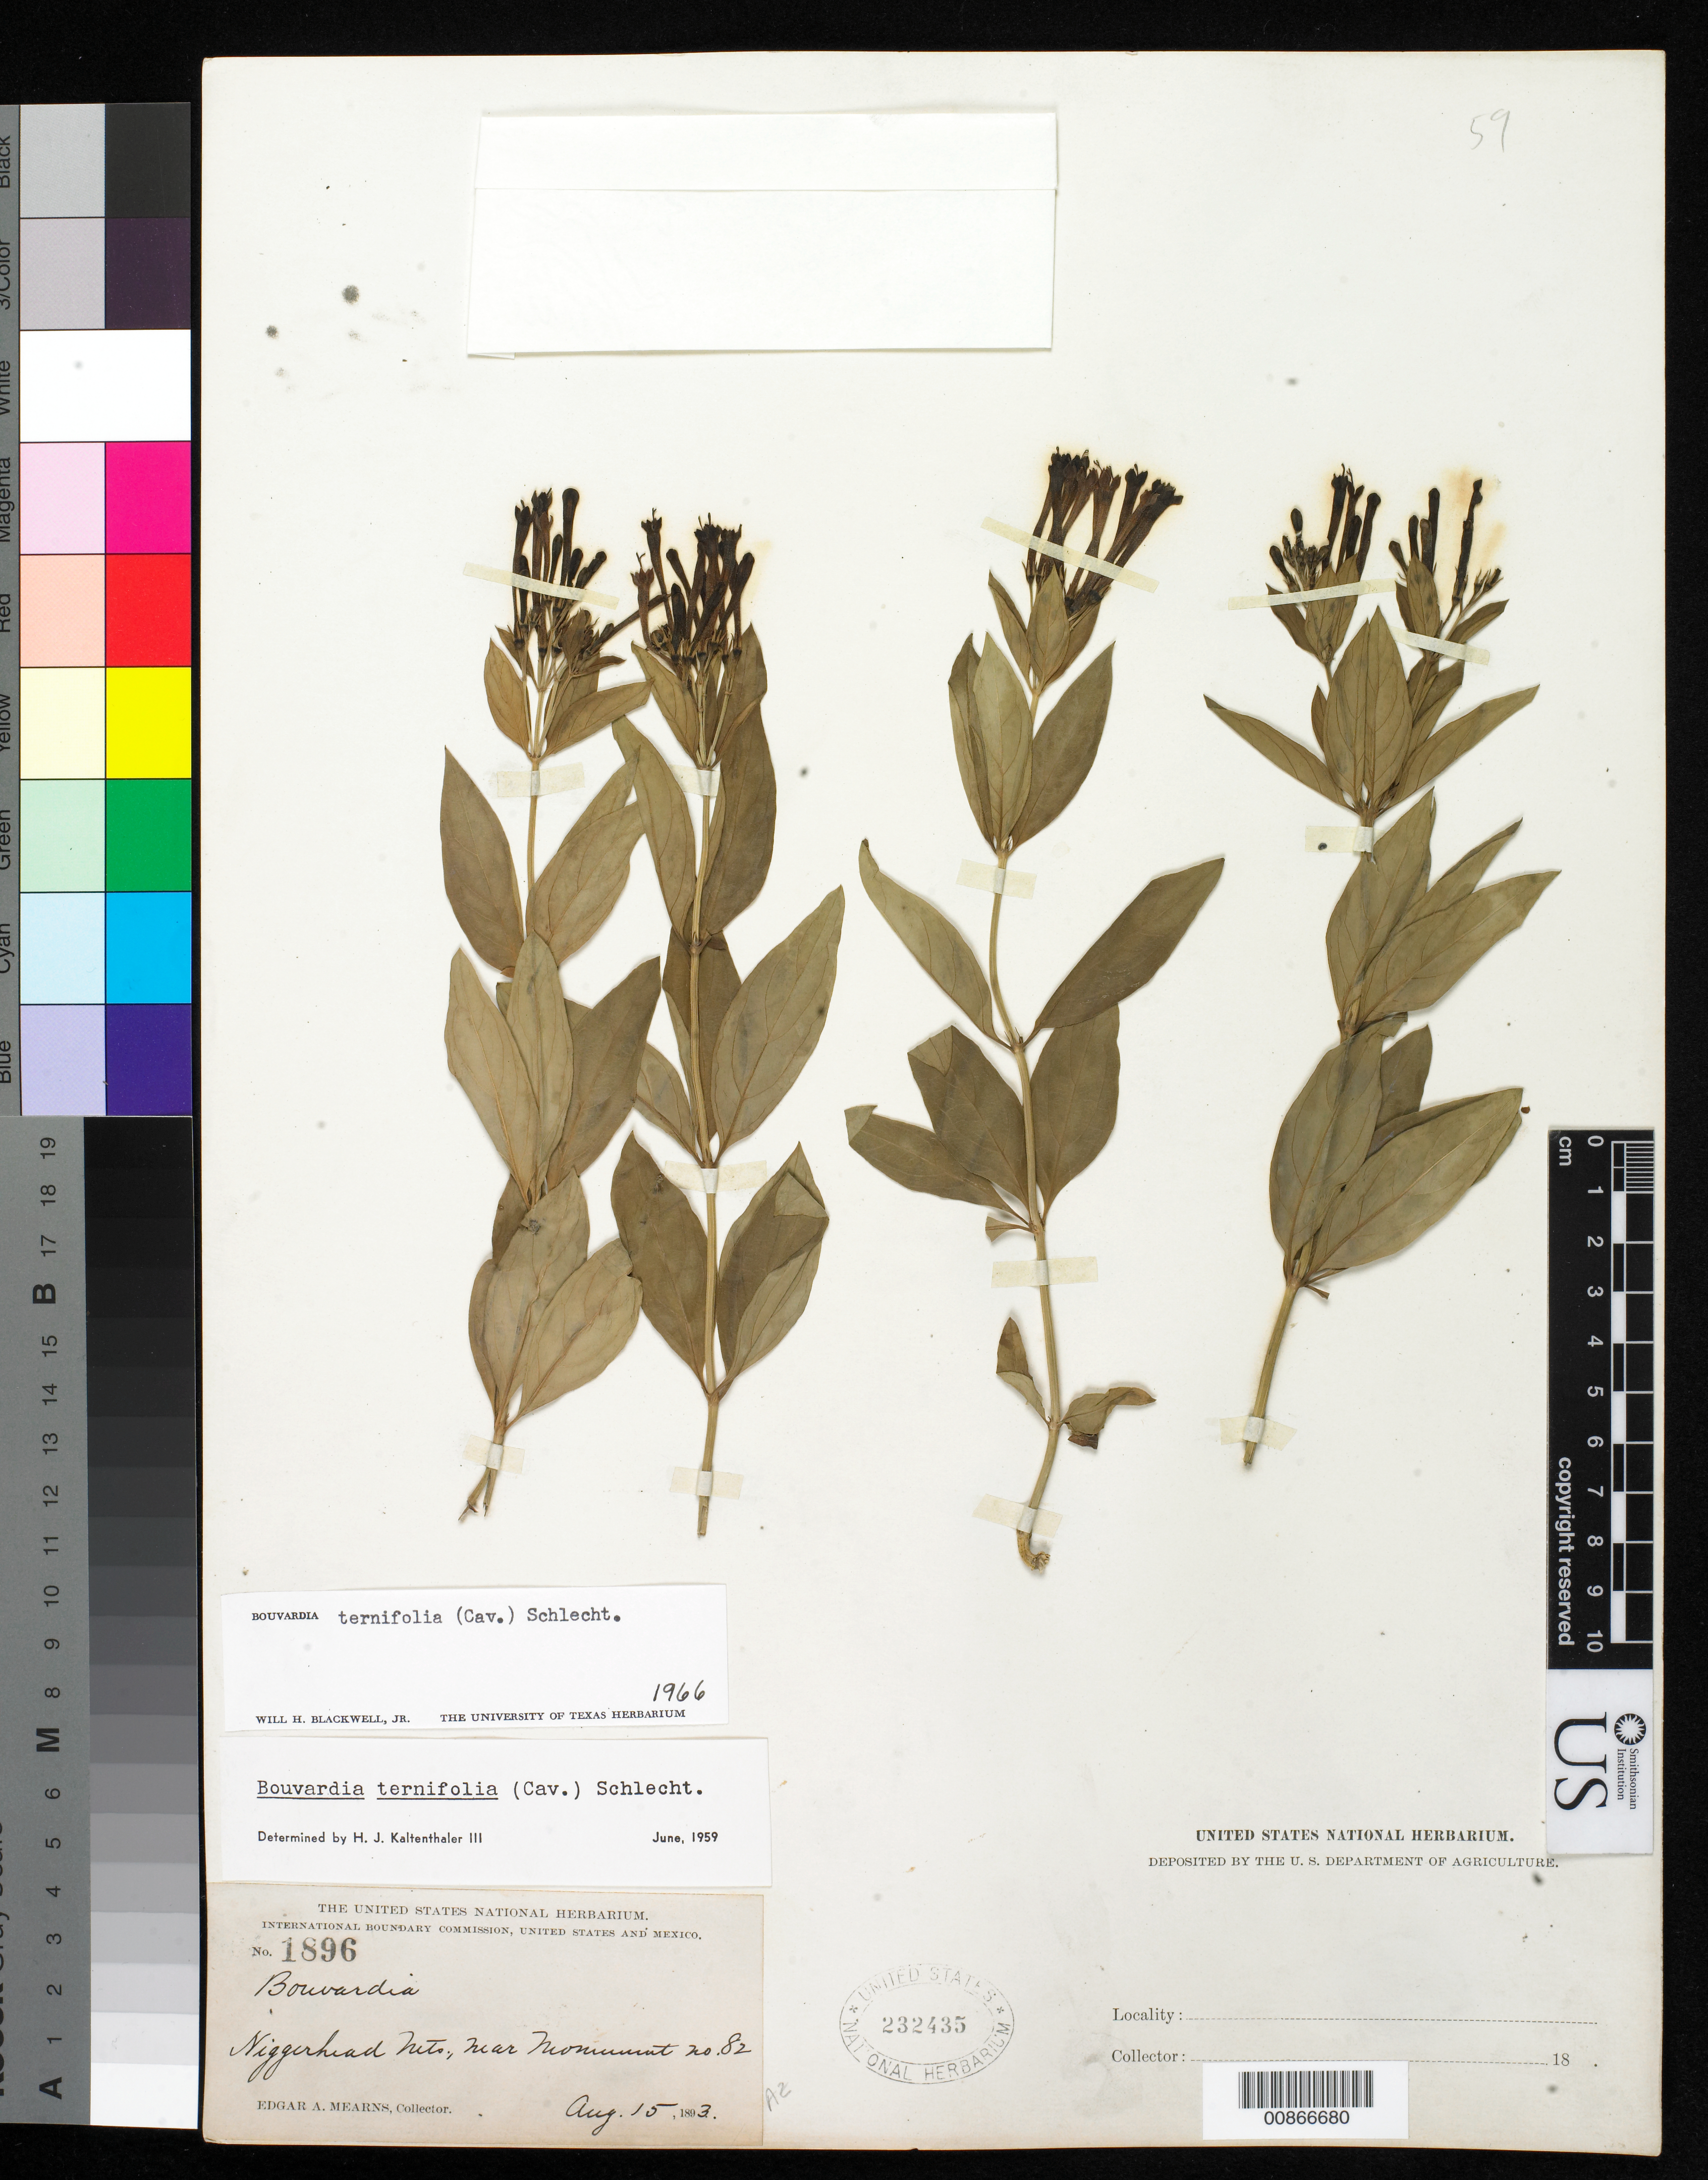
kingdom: Plantae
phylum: Tracheophyta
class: Magnoliopsida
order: Gentianales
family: Rubiaceae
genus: Bouvardia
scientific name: Bouvardia ternifolia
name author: (Cav.) Schltdl.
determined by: Blackwell, W. H., Jr.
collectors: E. A. Mearns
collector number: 1896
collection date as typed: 15 Aug 1893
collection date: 1893-08-15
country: United States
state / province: Arizona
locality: Niggerhead Mts., near monument no. 82.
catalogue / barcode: US 232435